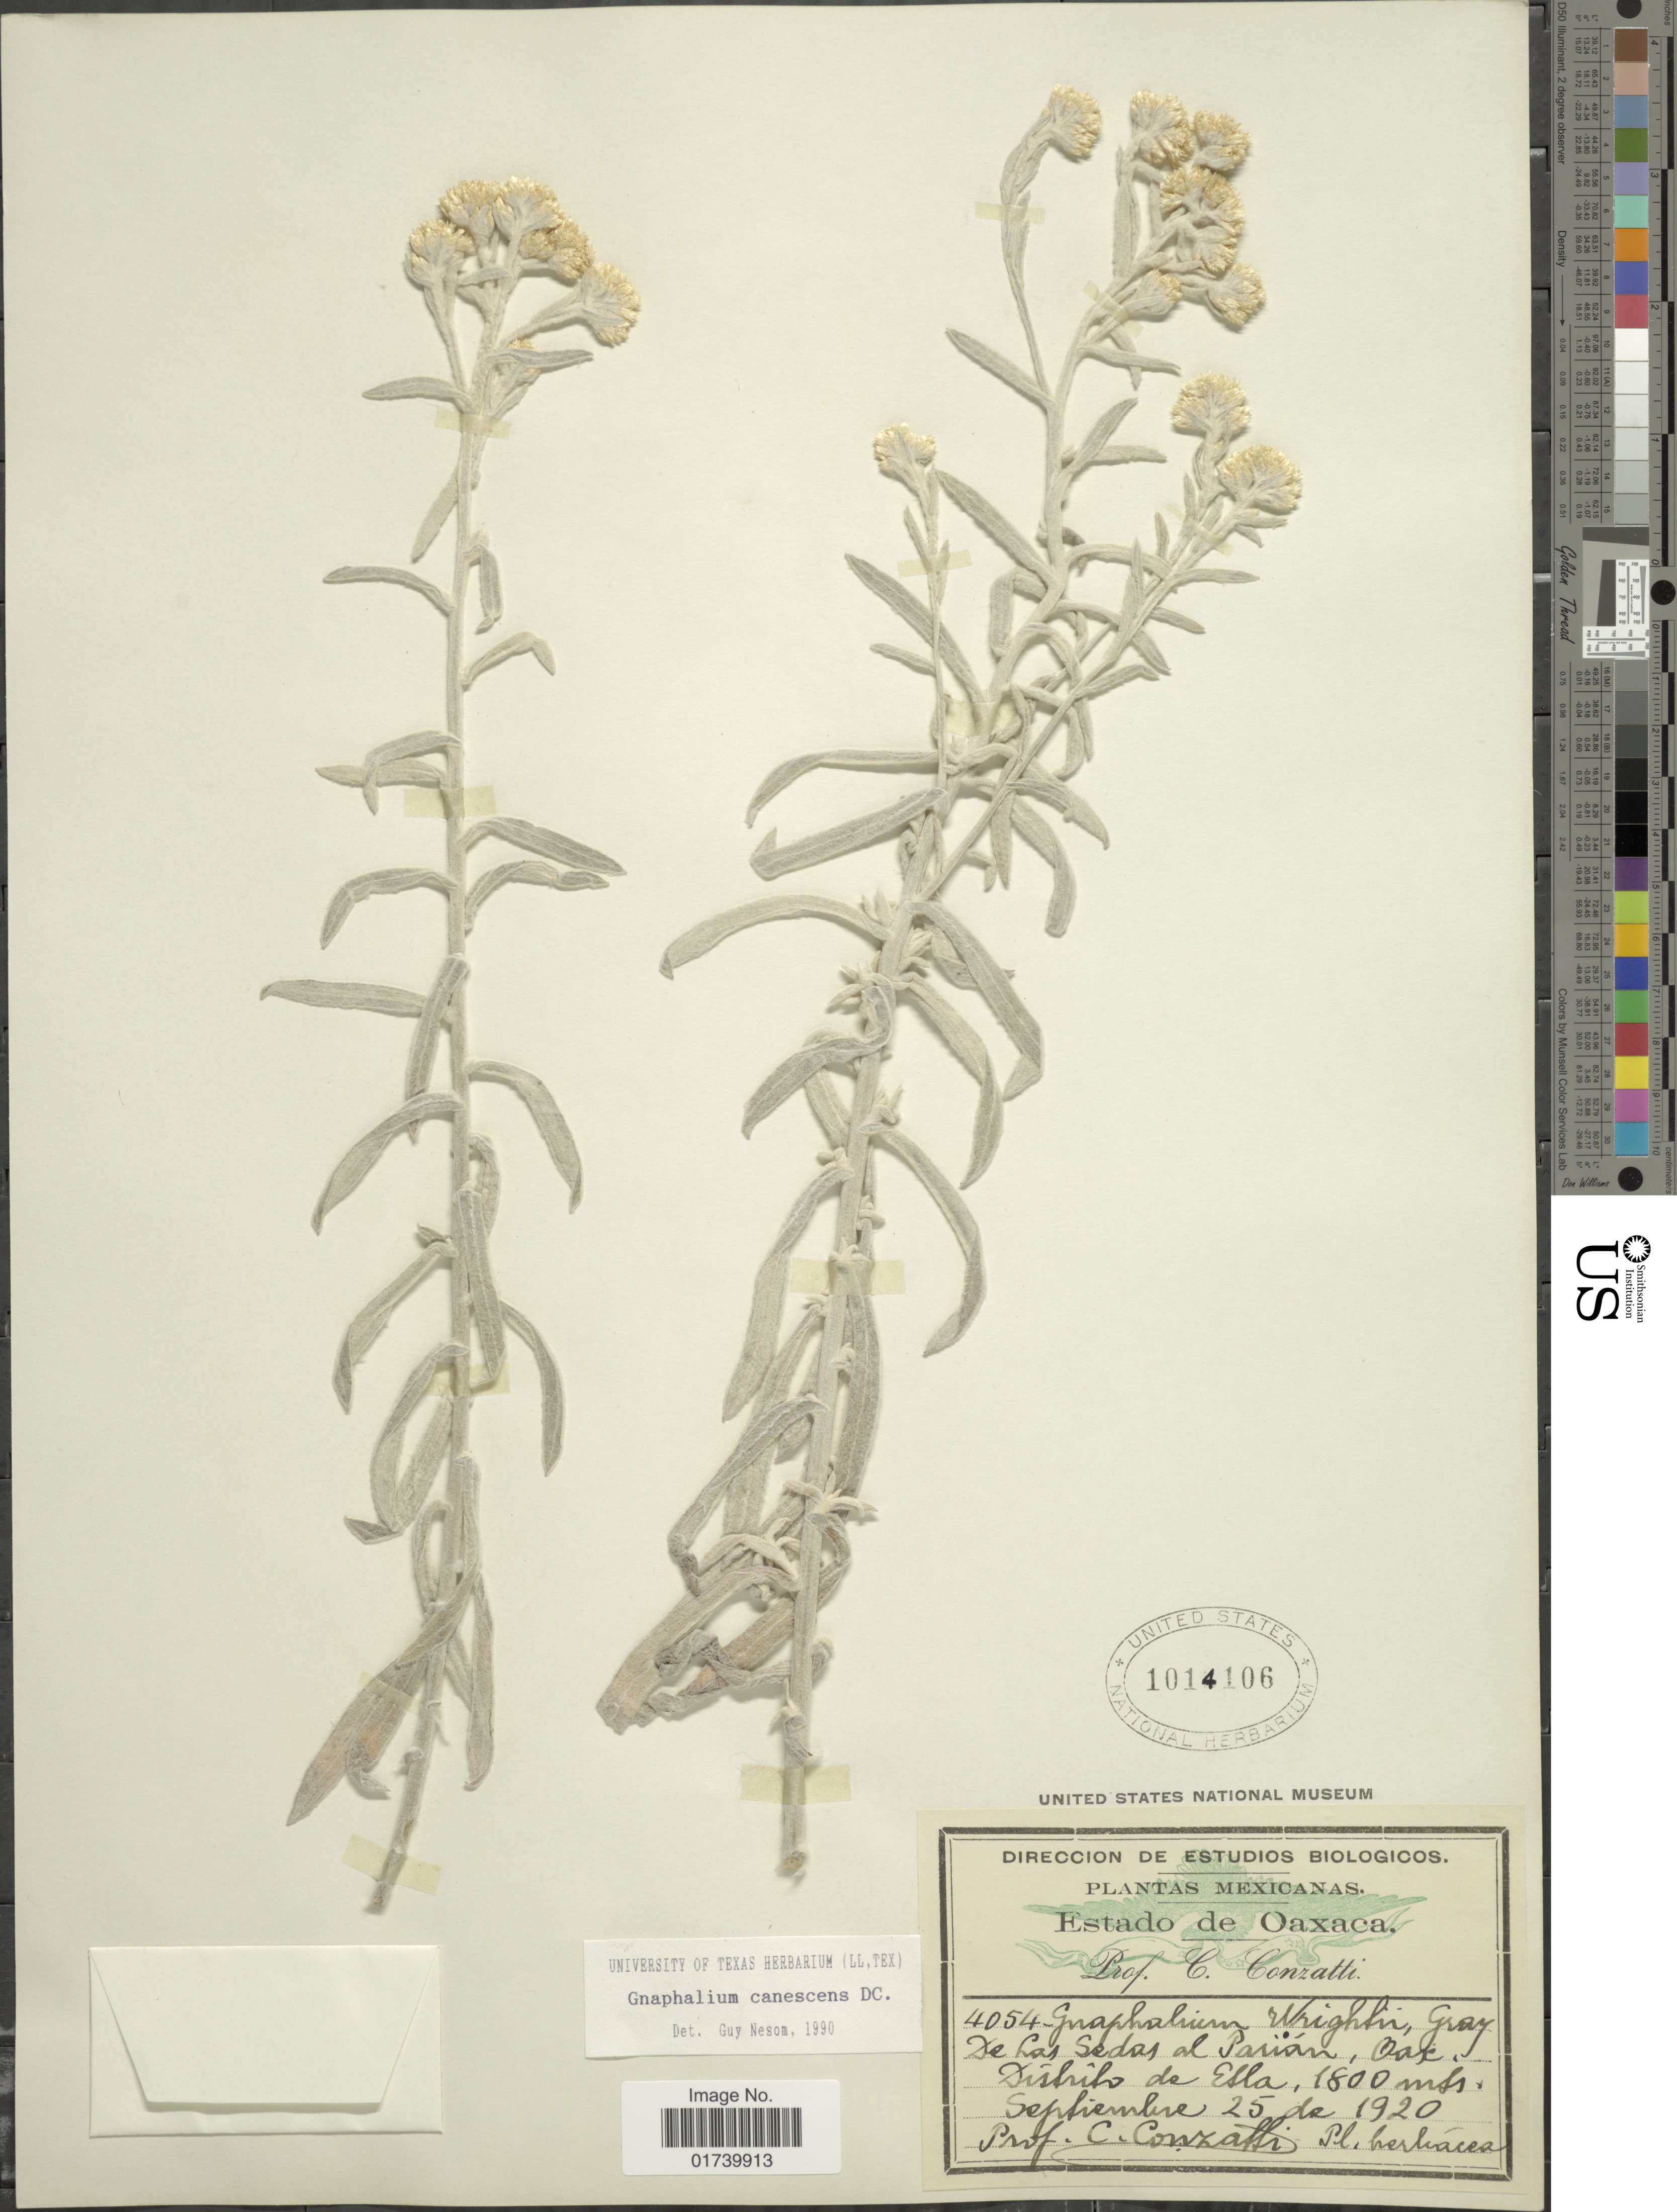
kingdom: Plantae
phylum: Tracheophyta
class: Magnoliopsida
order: Asterales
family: Asteraceae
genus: Pseudognaphalium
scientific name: Pseudognaphalium canescens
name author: (DC.) Anderb.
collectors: C. Conzatti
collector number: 4054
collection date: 1920-09-25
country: Mexico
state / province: Oaxaca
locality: De Las Sedas al Parianm Oaxaca, Distrito de Ella.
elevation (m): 1800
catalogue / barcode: US 1014106